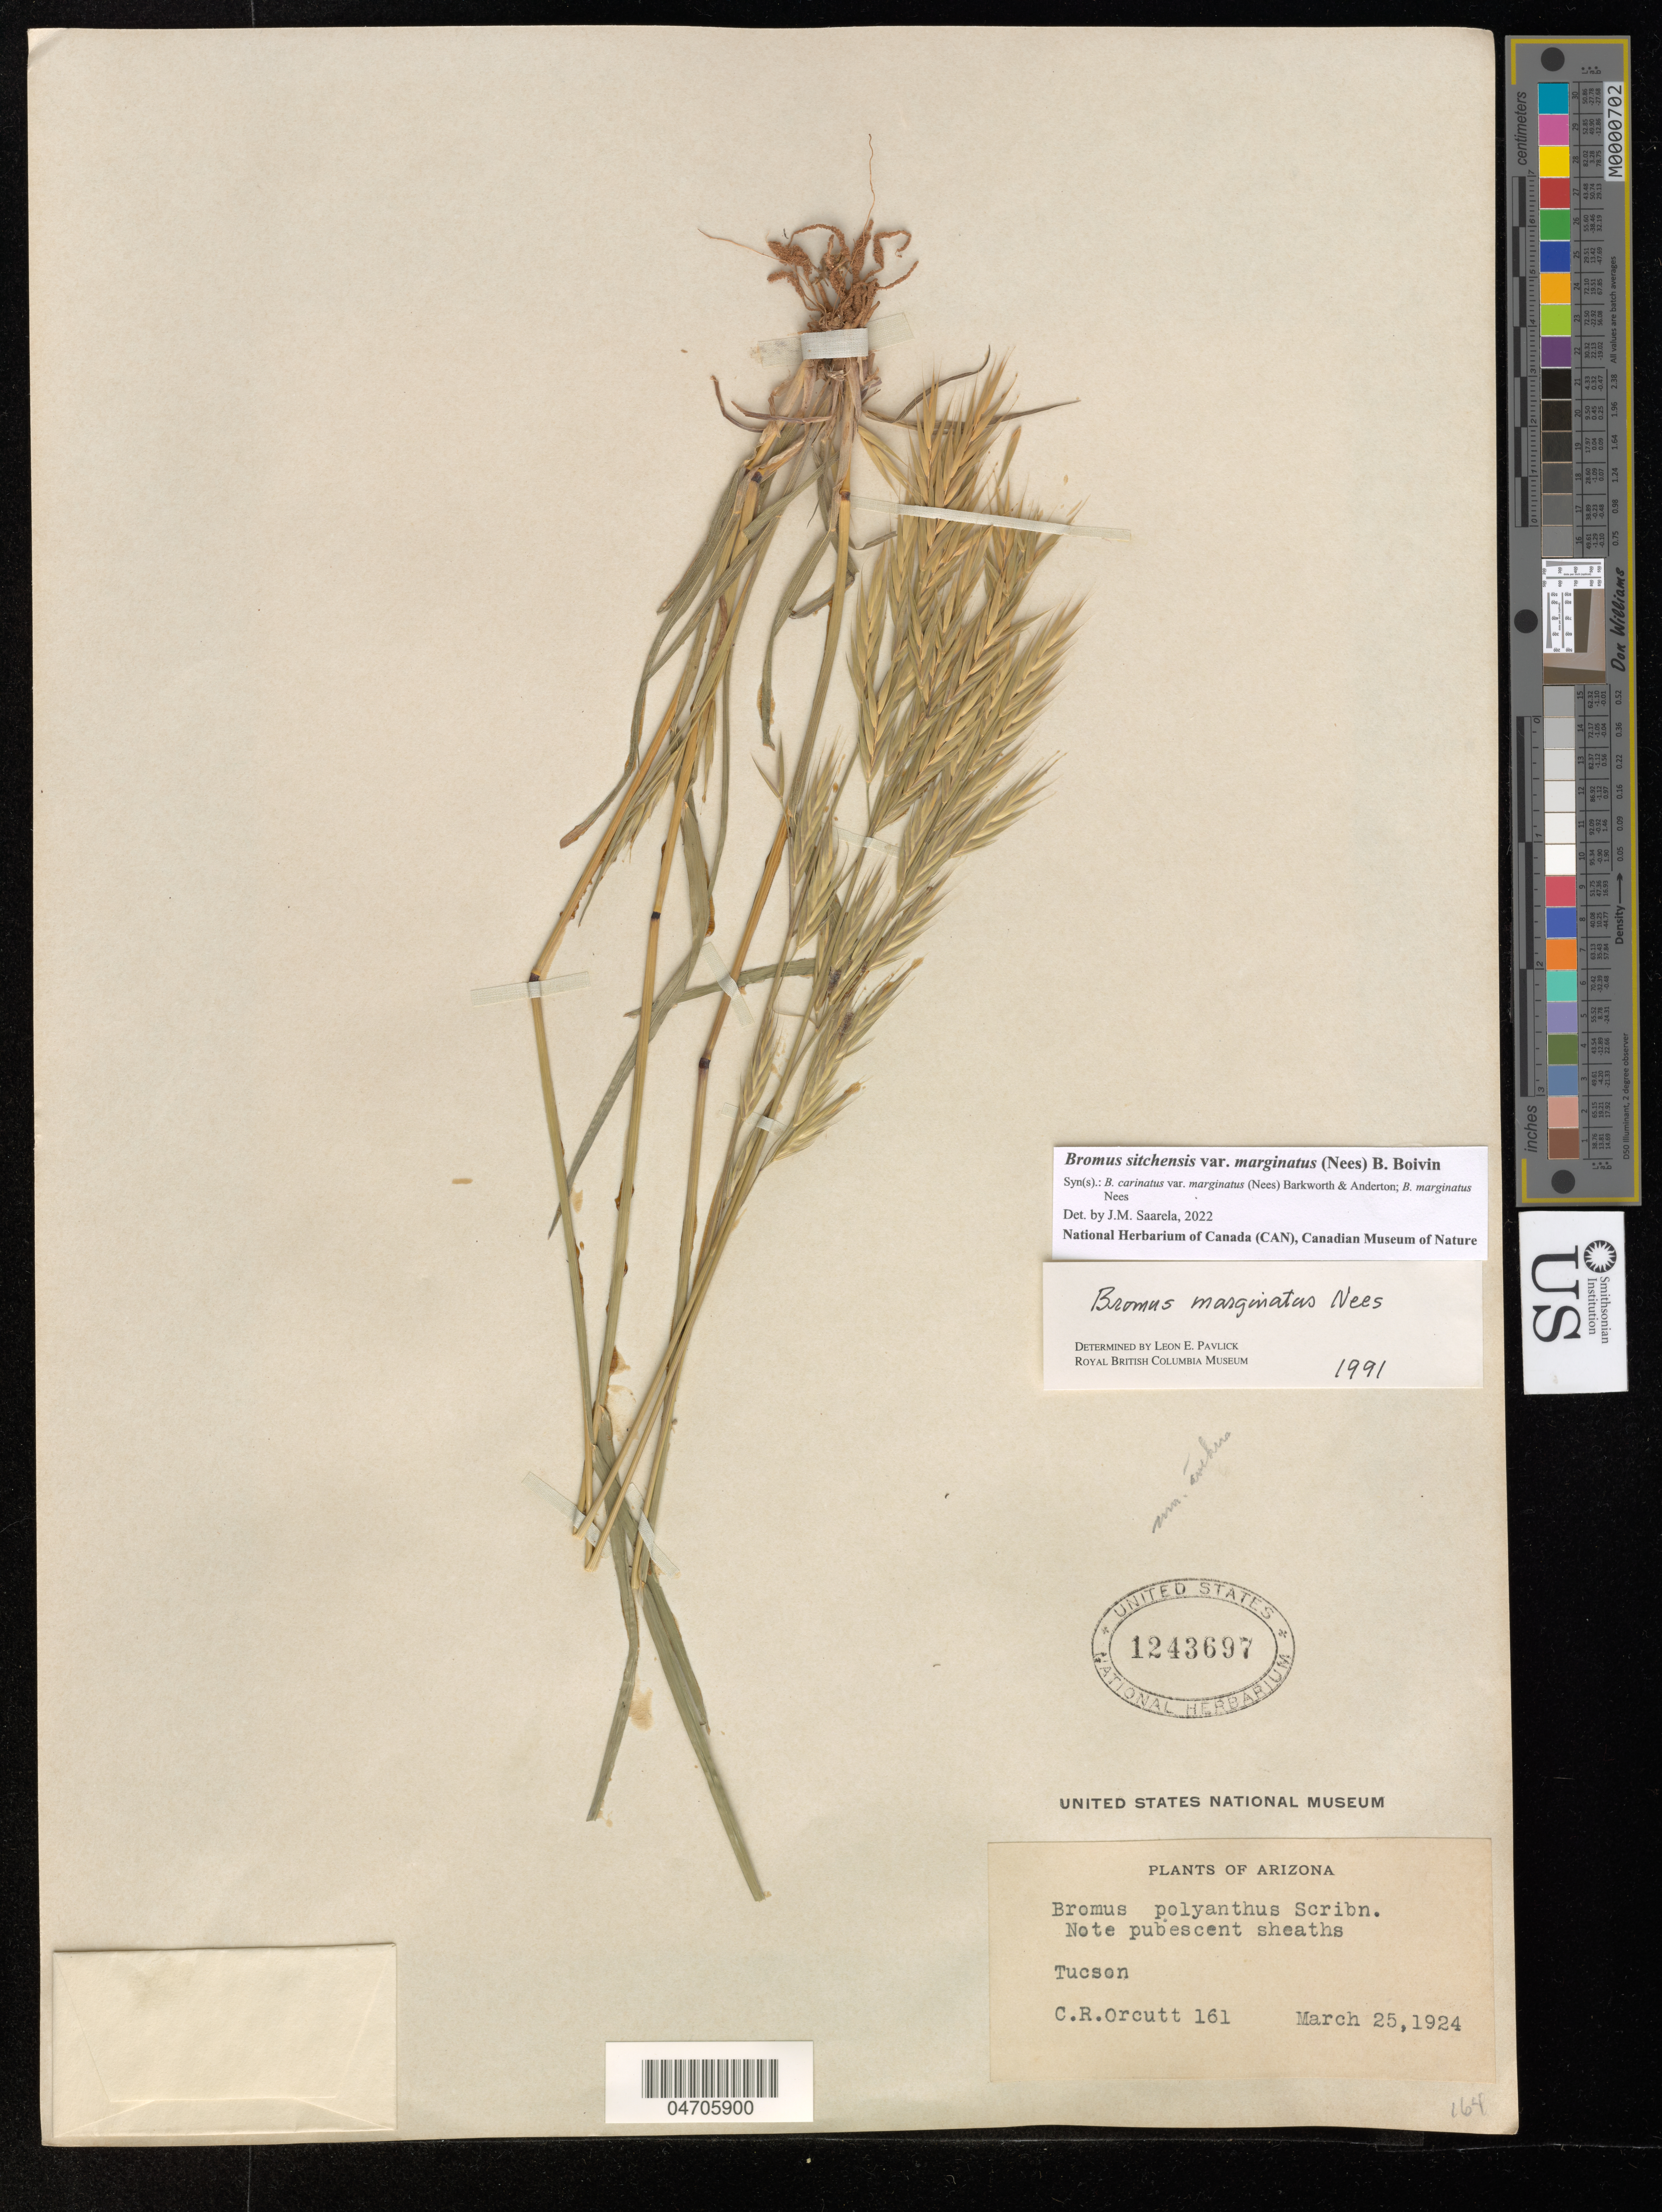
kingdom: Plantae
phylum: Tracheophyta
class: Liliopsida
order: Poales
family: Poaceae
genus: Bromus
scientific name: Bromus sitchensis var. polyanthus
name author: (Scribn. ex Shear) R.E. Brainerd & Otting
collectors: C. R. Orcutt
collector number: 161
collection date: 1924-03-25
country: United States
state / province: Arizona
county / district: Pima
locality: Tucson.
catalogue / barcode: US 1243697